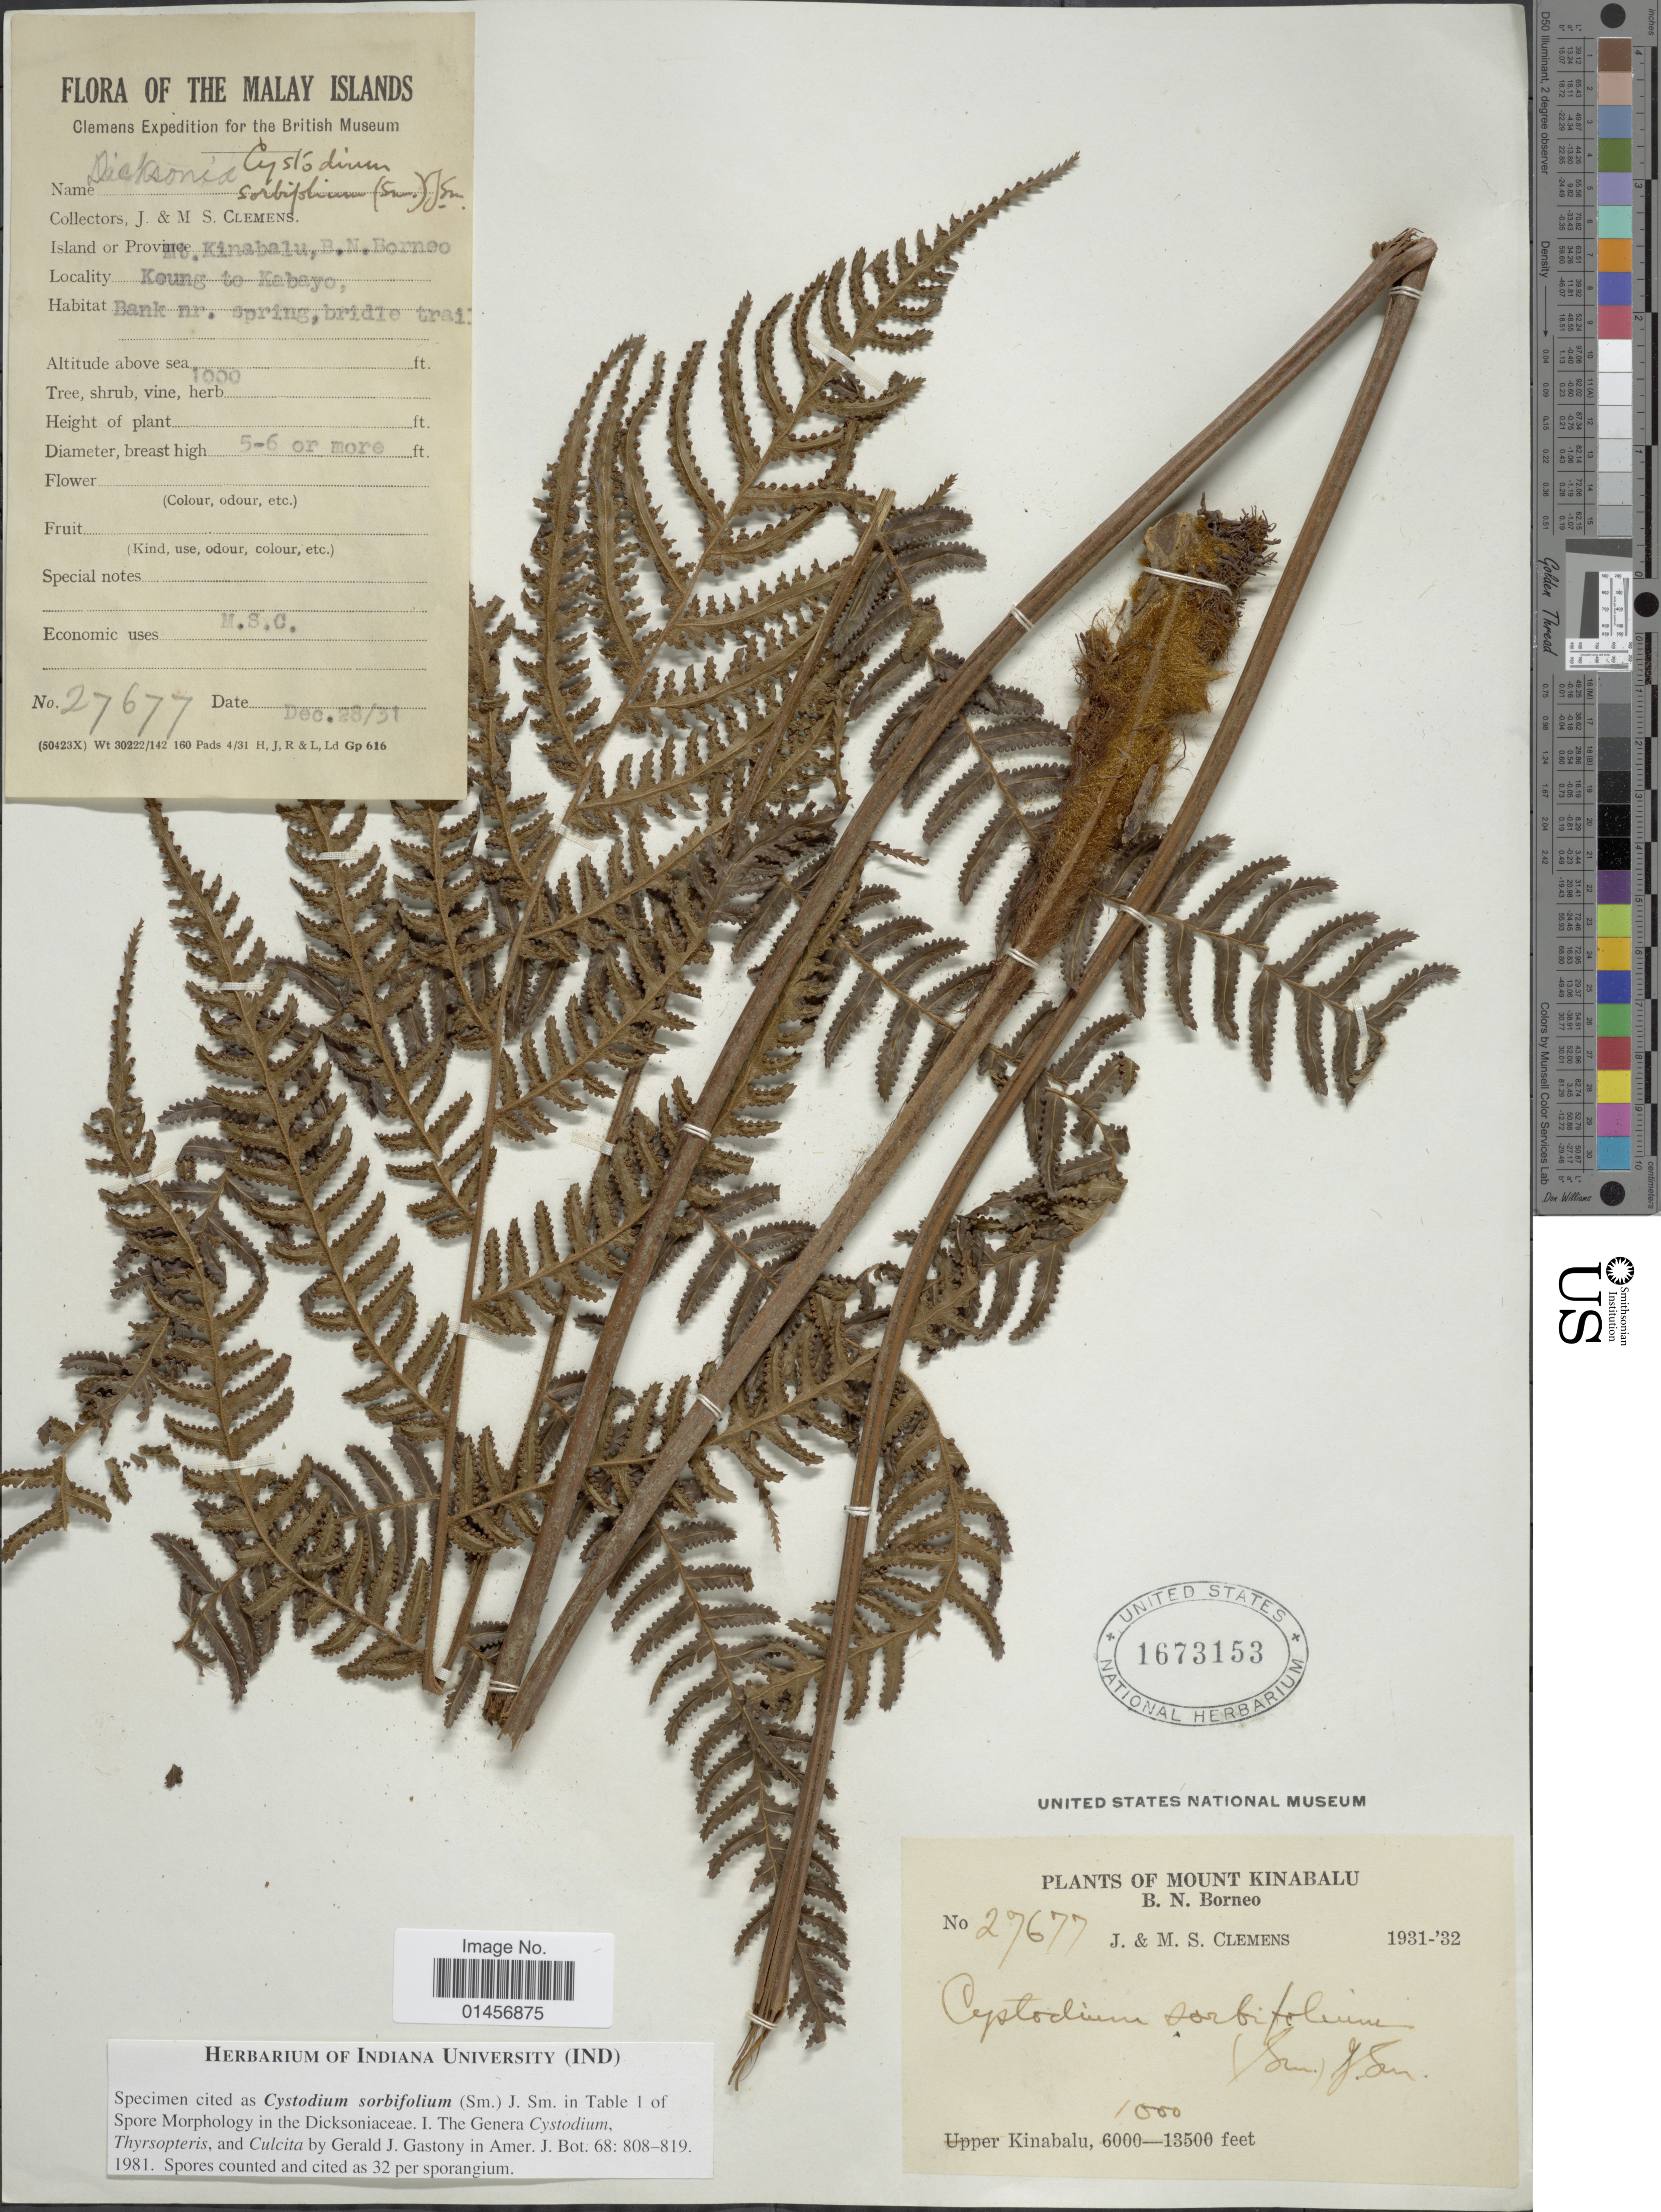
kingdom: Plantae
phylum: Tracheophyta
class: Polypodiopsida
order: Polypodiales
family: Cystodiaceae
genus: Cystodium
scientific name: Cystodium sorbifolium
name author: (J. Sm.) J. Sm.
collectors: J. Clemens & M. S. Clemens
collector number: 27677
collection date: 1931-12-28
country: Malaysia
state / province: Sabah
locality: Malay Islands, Kinabalu, B. N. Borneo, Keung to Kabayo, Mount Kinabalu.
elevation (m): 305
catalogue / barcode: US 1673153